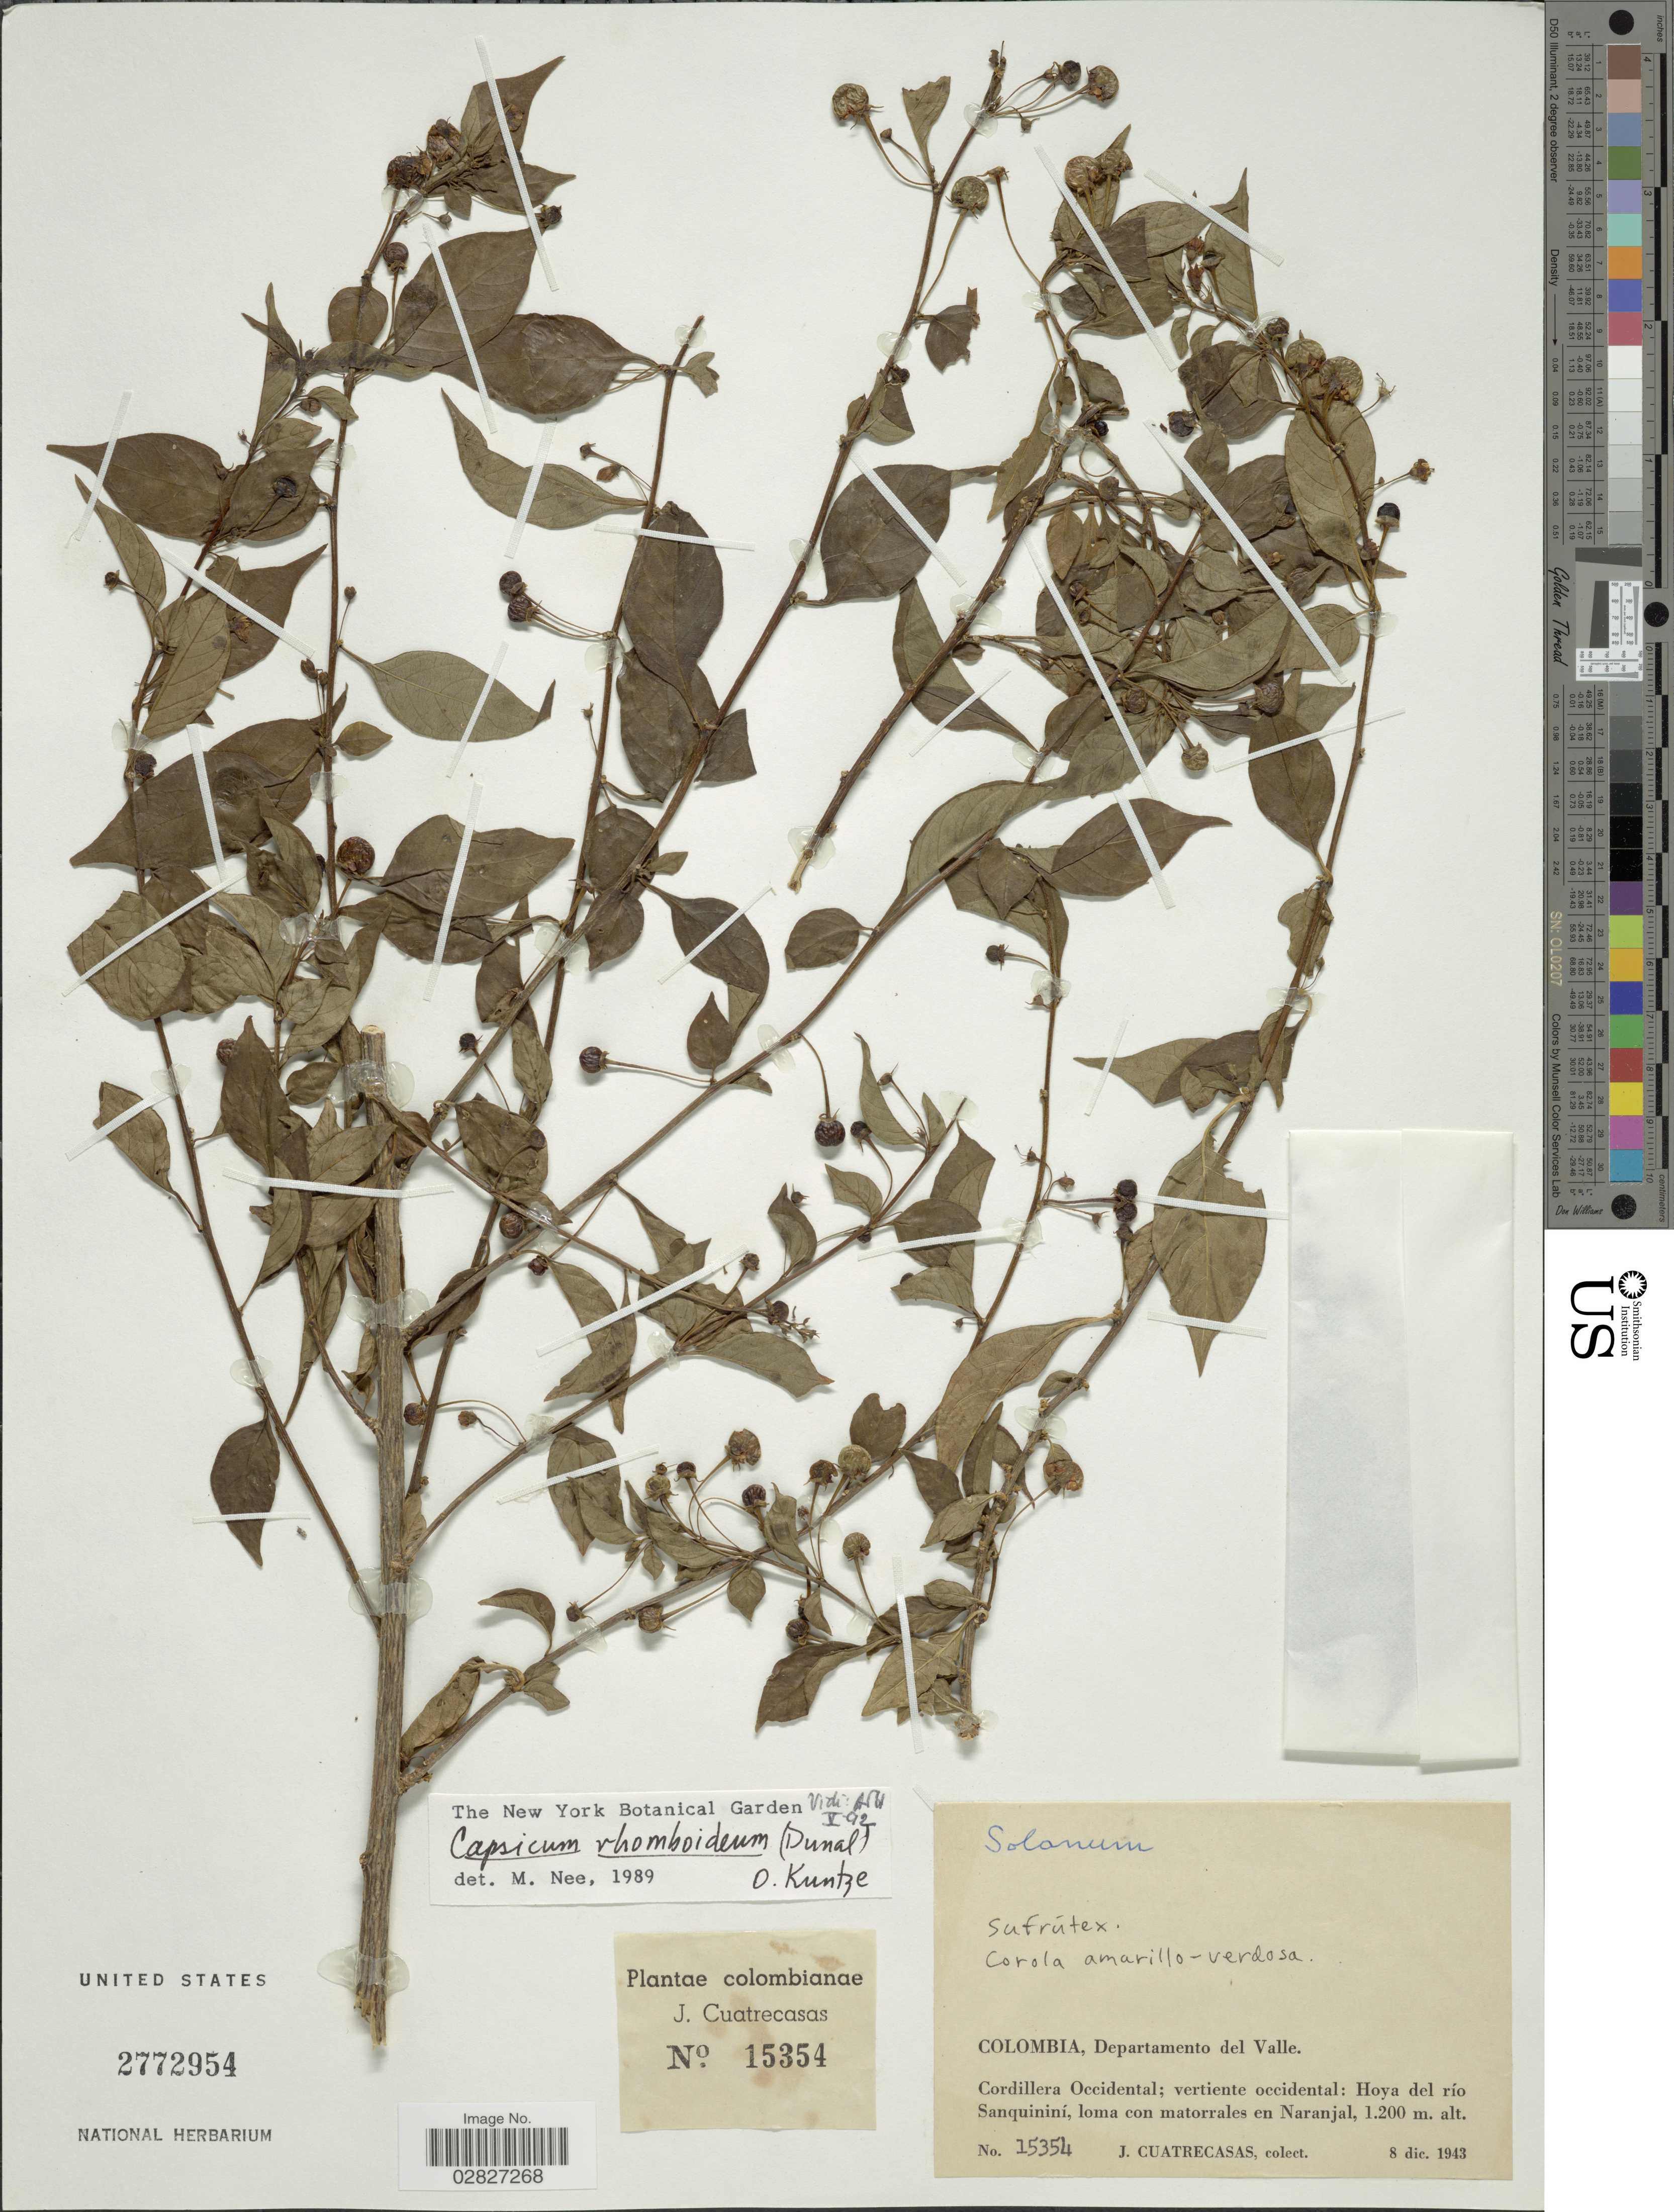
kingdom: Plantae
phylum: Tracheophyta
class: Magnoliopsida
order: Solanales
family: Solanaceae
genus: Capsicum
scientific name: Capsicum rhomboideum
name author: (Humb. & Bonpl. ex Dunal) Kuntze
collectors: J. Cuatrecasas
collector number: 15354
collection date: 1943-12-08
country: Colombia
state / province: Valle del Cauca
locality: Departamento del Valle. Cordillera Occidental; vertiente occidental: Hoya del río Sanquinini, loma con matorrales en Naranjal.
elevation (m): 1200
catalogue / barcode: US 2772954